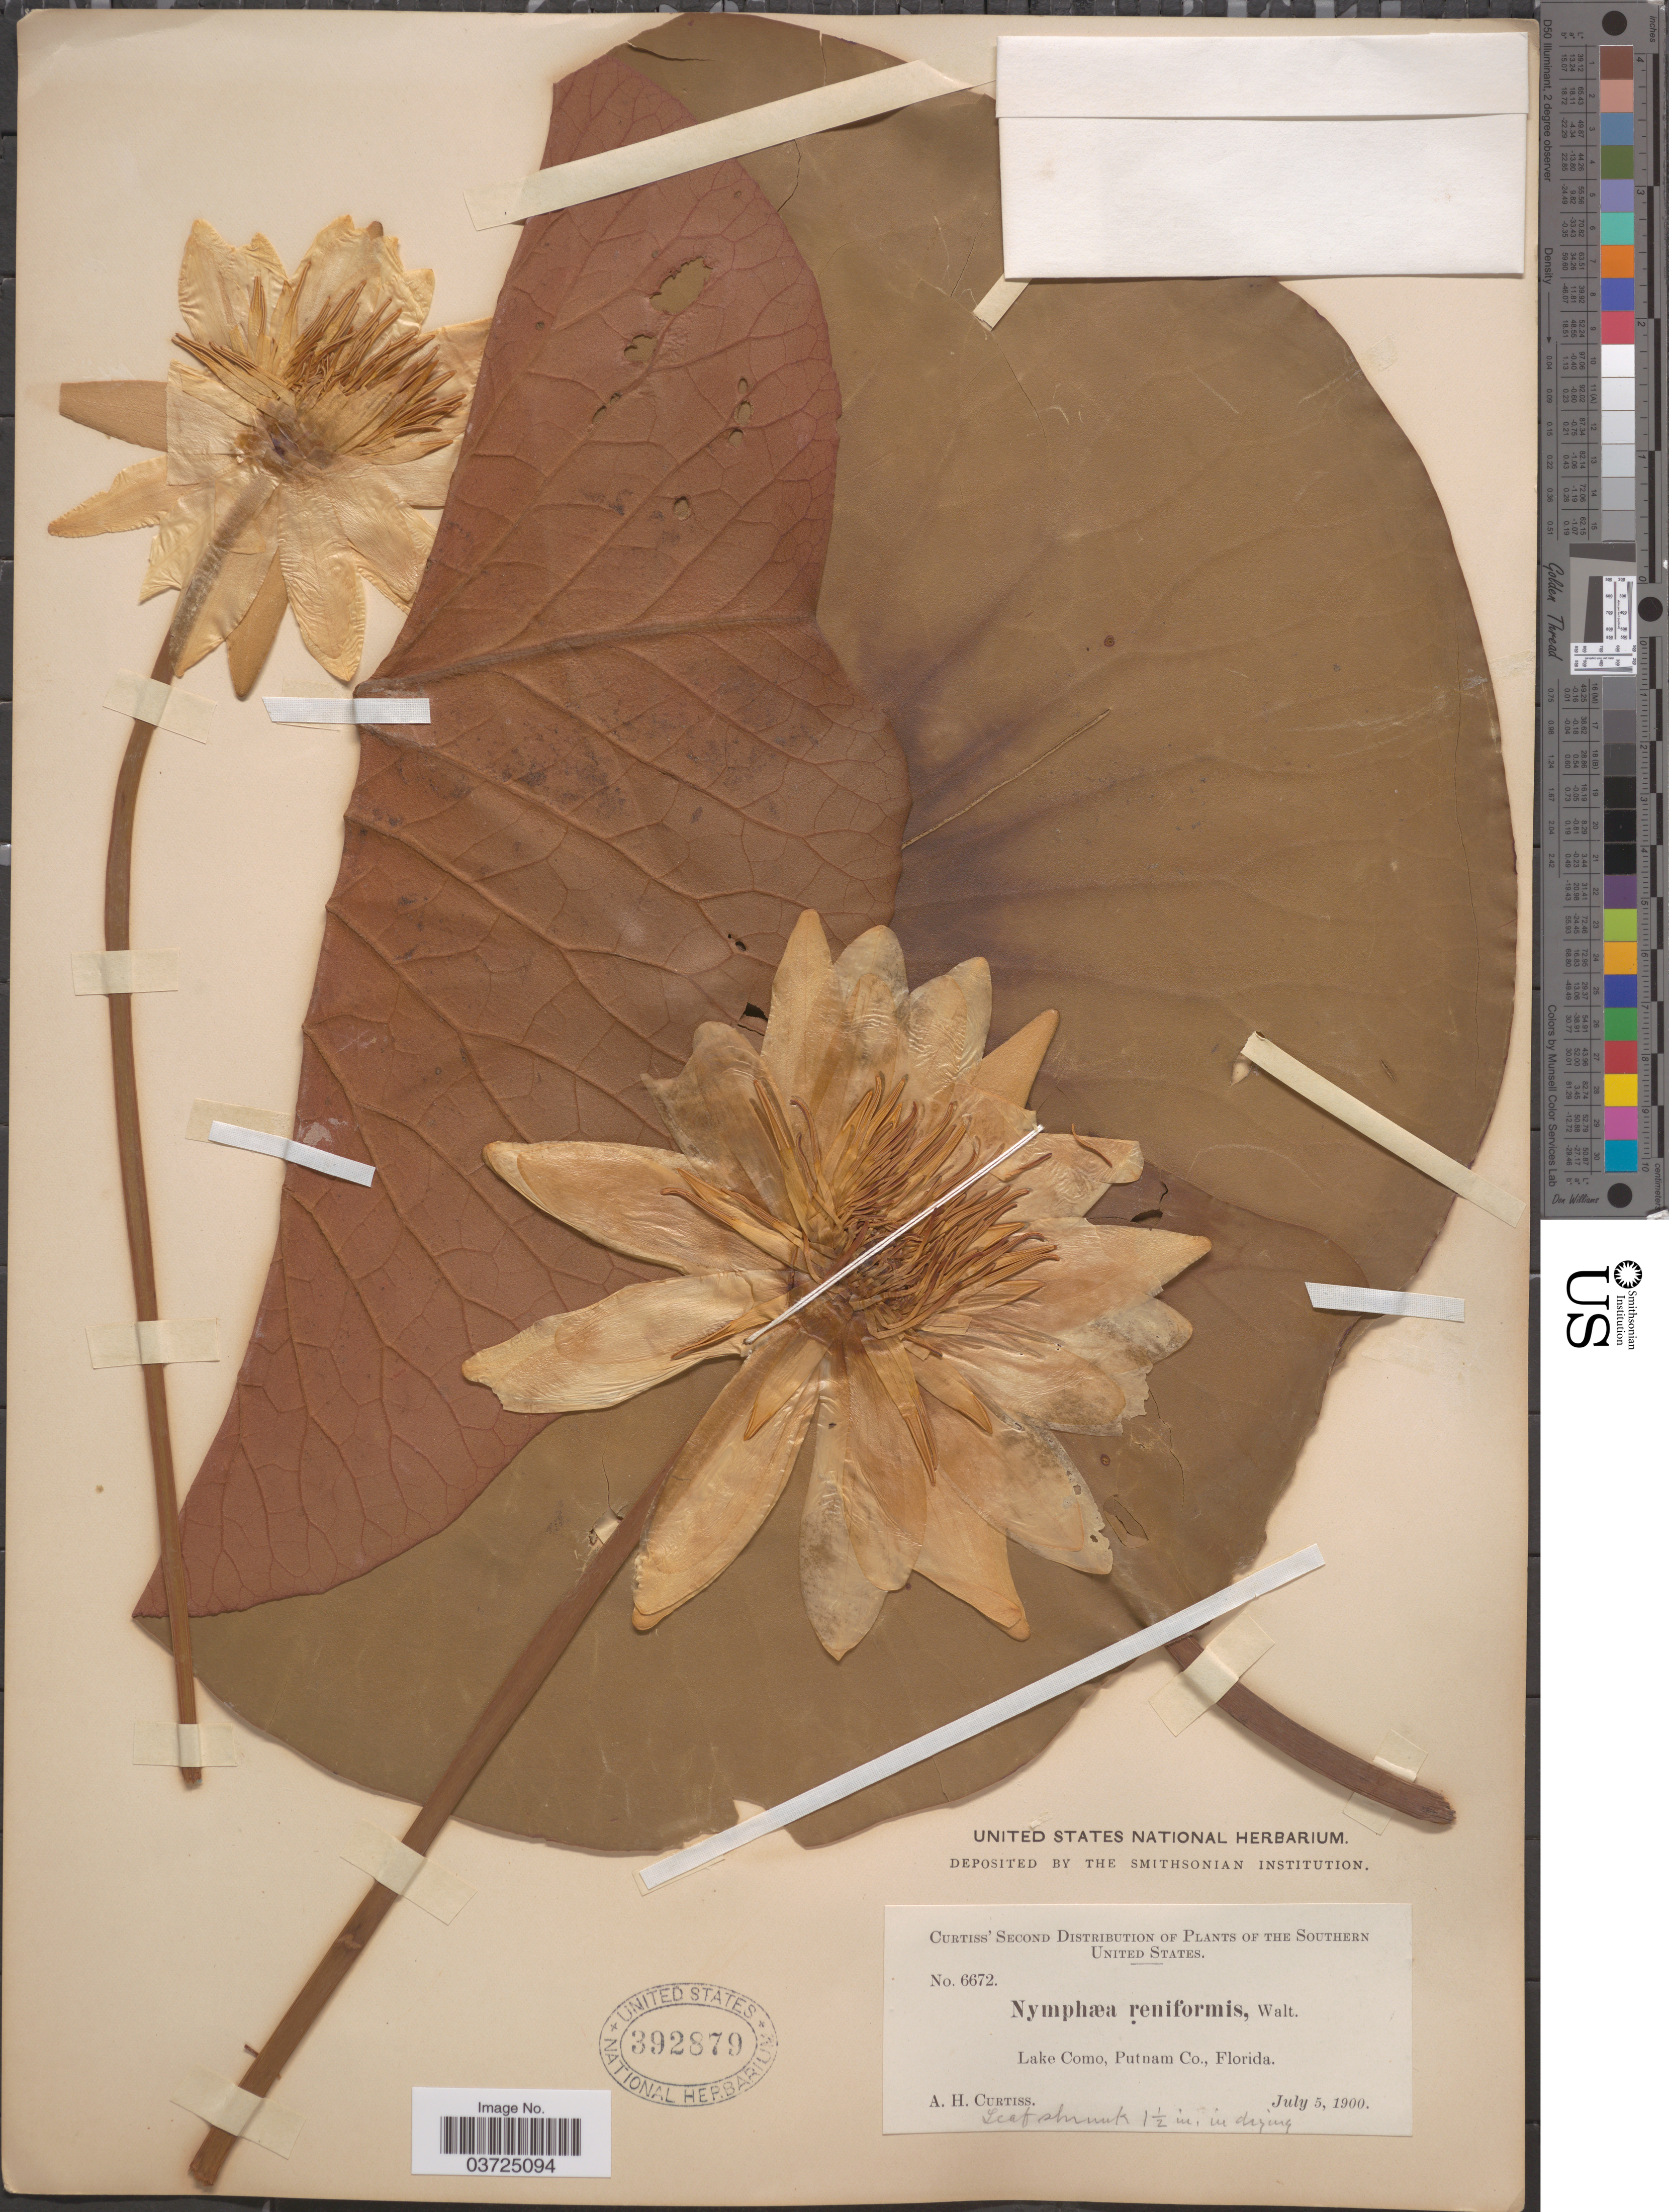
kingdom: Plantae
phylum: Tracheophyta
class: Magnoliopsida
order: Nymphaeales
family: Nymphaeaceae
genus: Nymphaea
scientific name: Nymphaea reniformis Walter, nom. rejic.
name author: Walter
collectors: A. H. Curtiss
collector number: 6672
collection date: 1900-07-05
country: United States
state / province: Florida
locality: The Southern United States. Lake Como, Putnam Co.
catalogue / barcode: US 392879